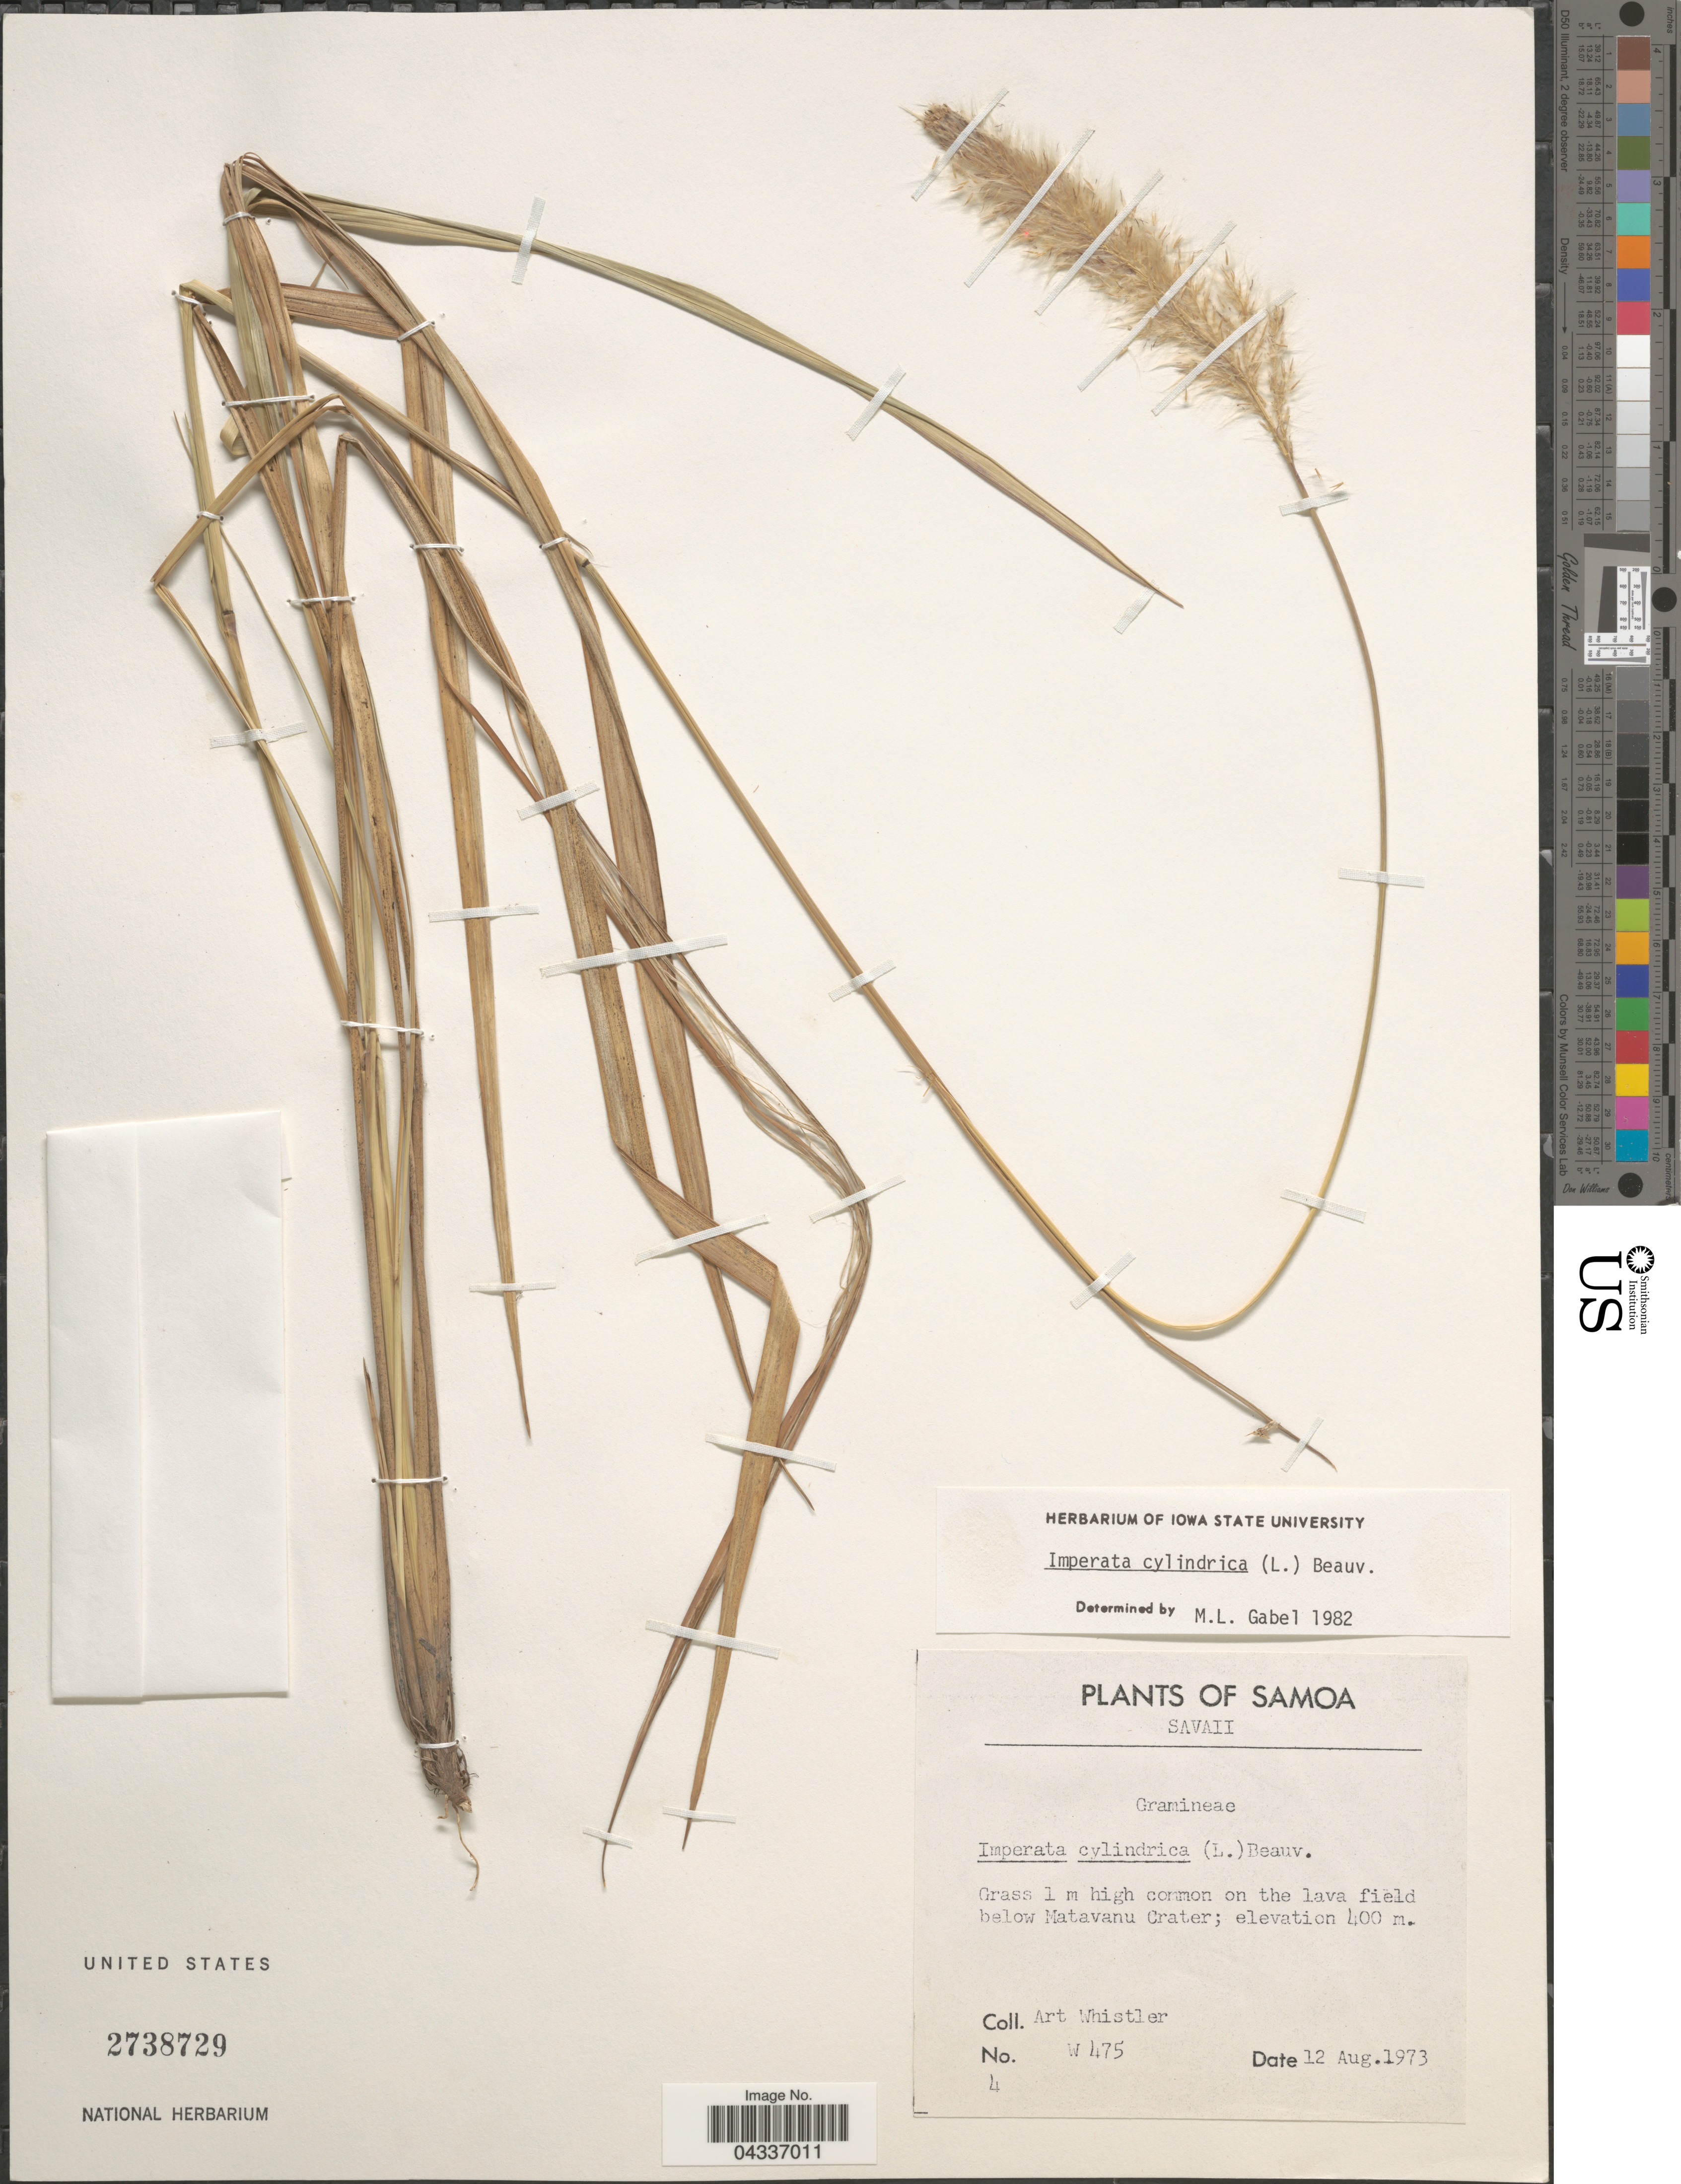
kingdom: Plantae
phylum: Tracheophyta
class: Liliopsida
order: Poales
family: Poaceae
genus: Imperata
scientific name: Imperata cylindrica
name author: (L.) P. Beauv.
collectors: A. Whistler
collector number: W475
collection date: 1973-08-12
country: Samoa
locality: Samoa. Savaii. On the lava field below Matavanu Crater.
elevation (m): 400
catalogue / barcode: US 2738729